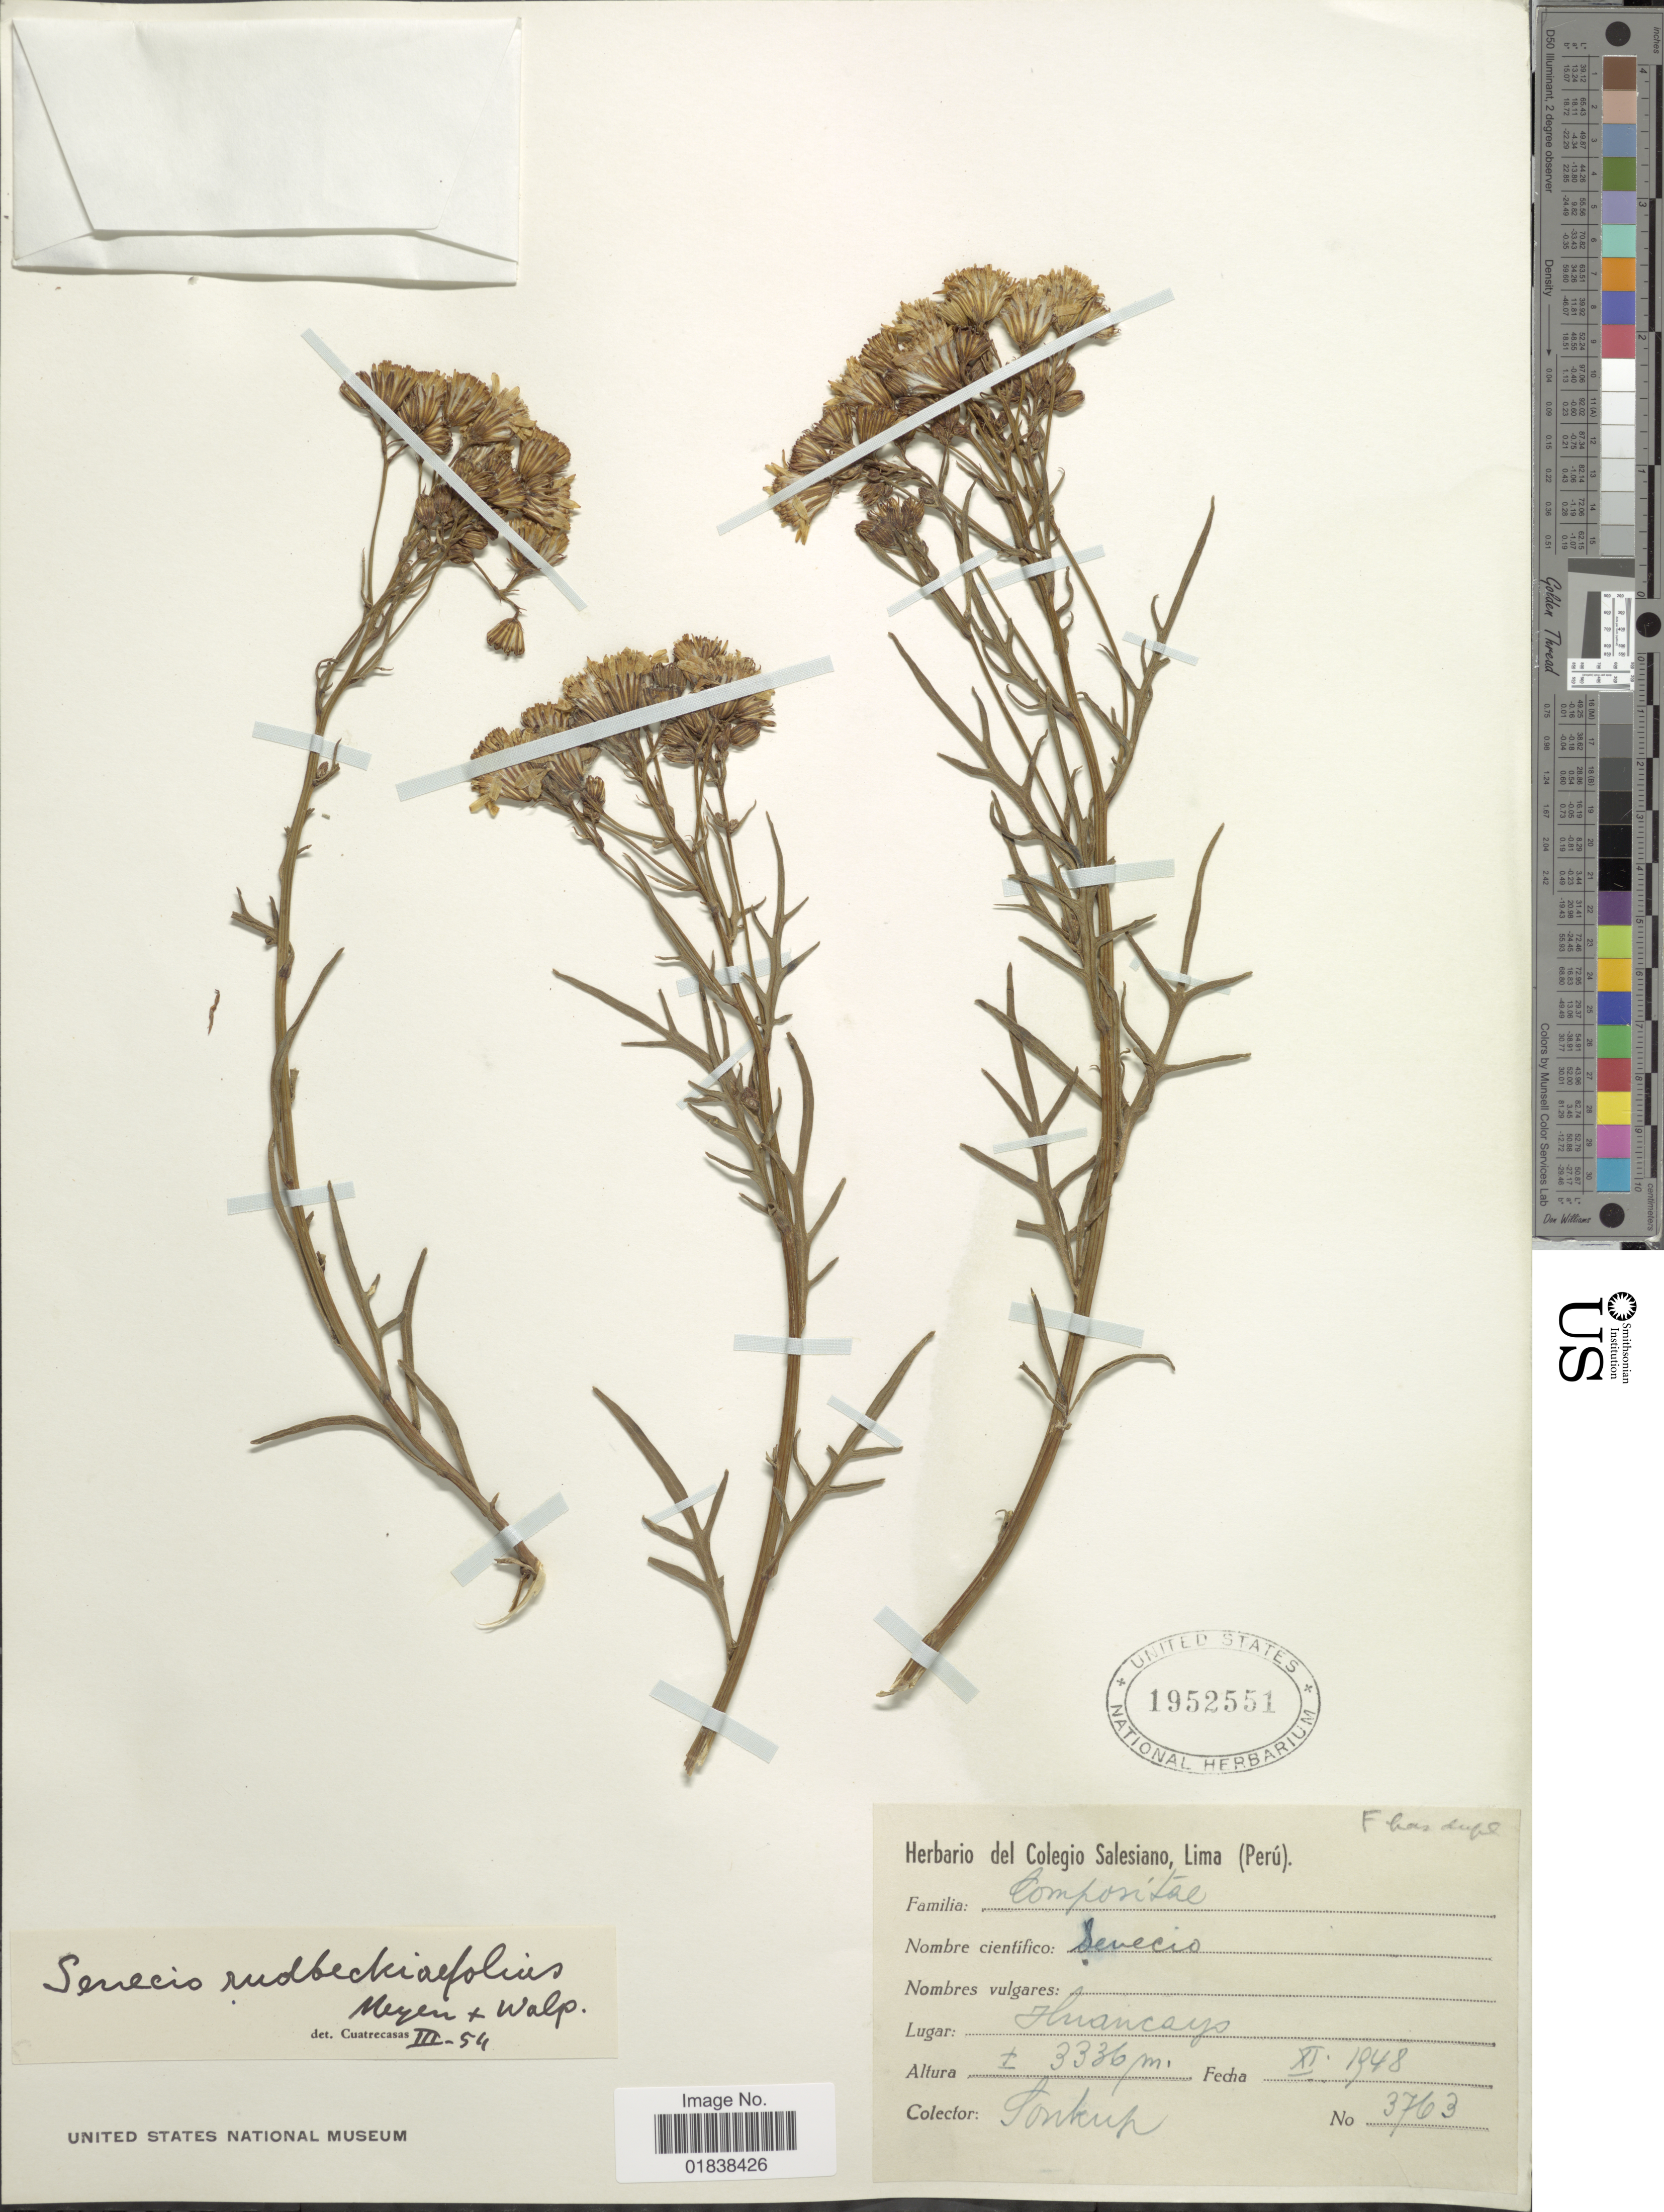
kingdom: Plantae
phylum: Tracheophyta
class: Magnoliopsida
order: Asterales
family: Asteraceae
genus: Senecio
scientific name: Senecio rudbeckiifolius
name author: Meyen & Walp.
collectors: -- Soukup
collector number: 3763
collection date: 1948-11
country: Peru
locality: Huancayo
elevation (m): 3336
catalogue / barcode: US 1952551